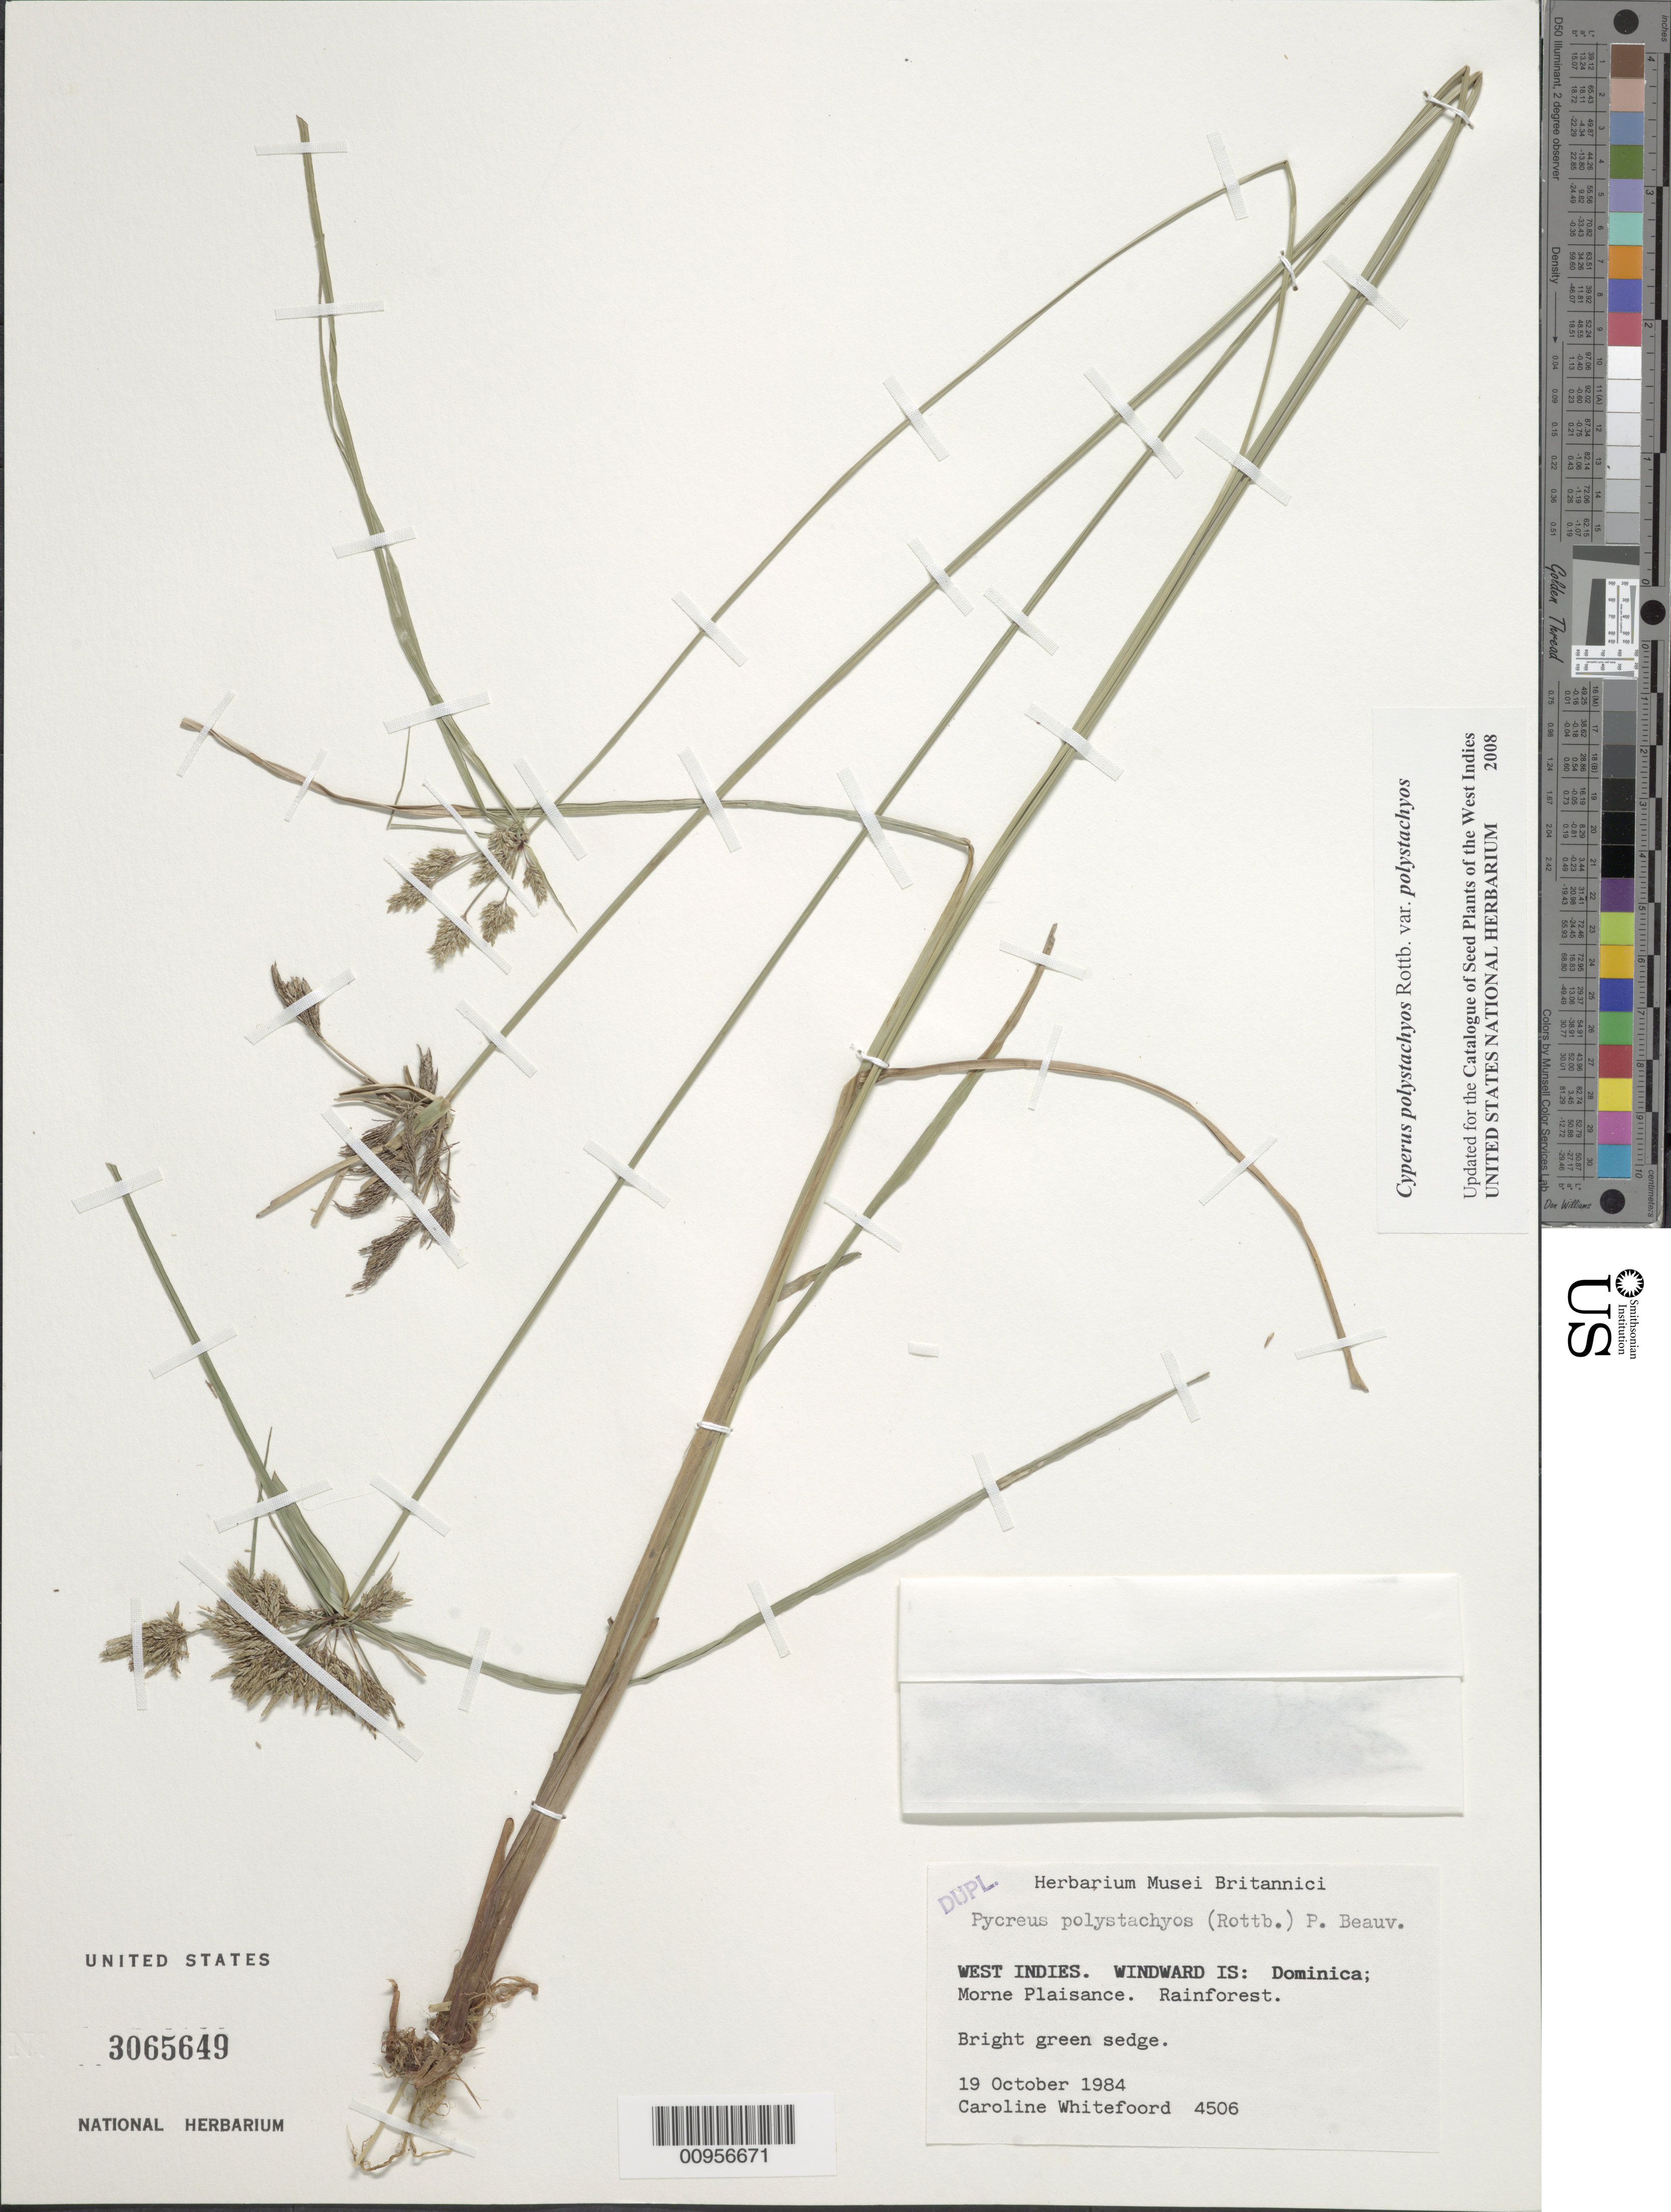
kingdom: Plantae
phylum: Tracheophyta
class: Liliopsida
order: Poales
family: Cyperaceae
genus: Cyperus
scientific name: Cyperus polystachyos var. polystachyos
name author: Rottb.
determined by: Strong, M. T., (US), Smithsonian Institution - National Museum of Natural History (UNITED STATES)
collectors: C. Whitefoord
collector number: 4506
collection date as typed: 19 Oct 1984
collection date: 1984-10-19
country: Dominica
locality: Morne Plaisance, rainforest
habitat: Rainforest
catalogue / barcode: US 3065649